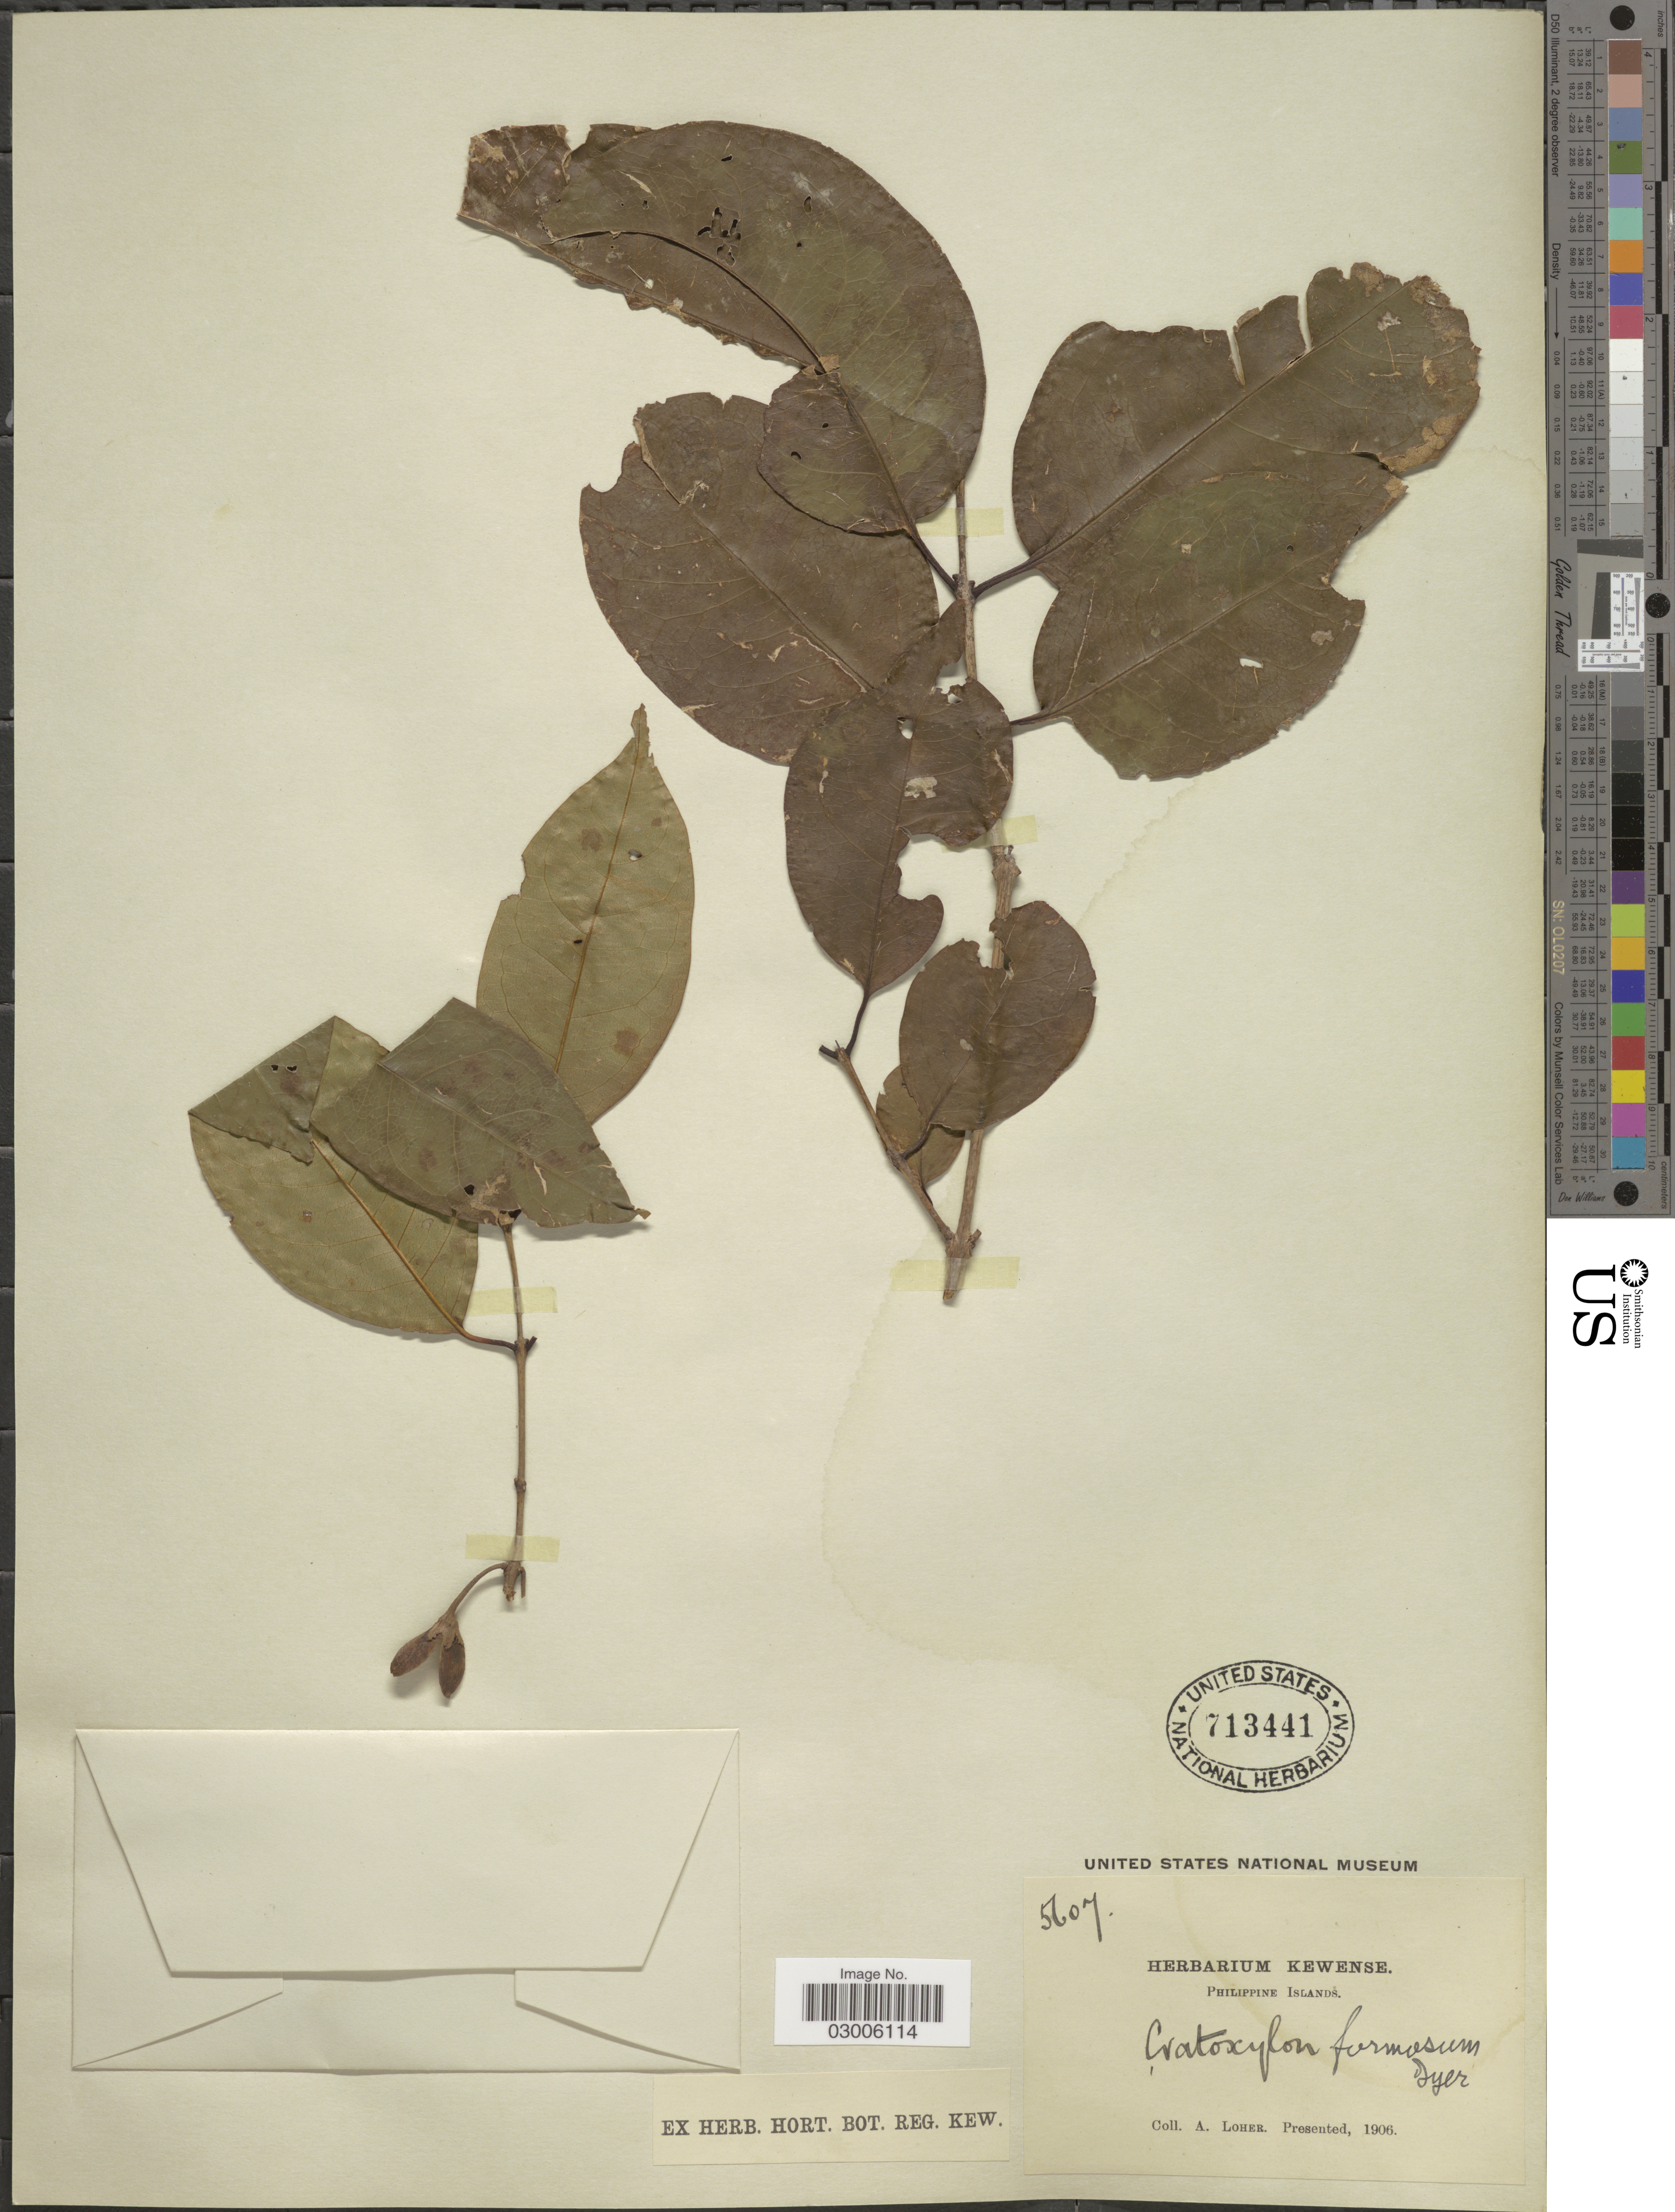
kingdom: Plantae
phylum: Tracheophyta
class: Magnoliopsida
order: Malpighiales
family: Hypericaceae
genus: Cratoxylum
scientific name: Cratoxylum cochinchinense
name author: (Lour.) Blume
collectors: A. Loher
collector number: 5607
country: Philippines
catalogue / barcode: US 713441